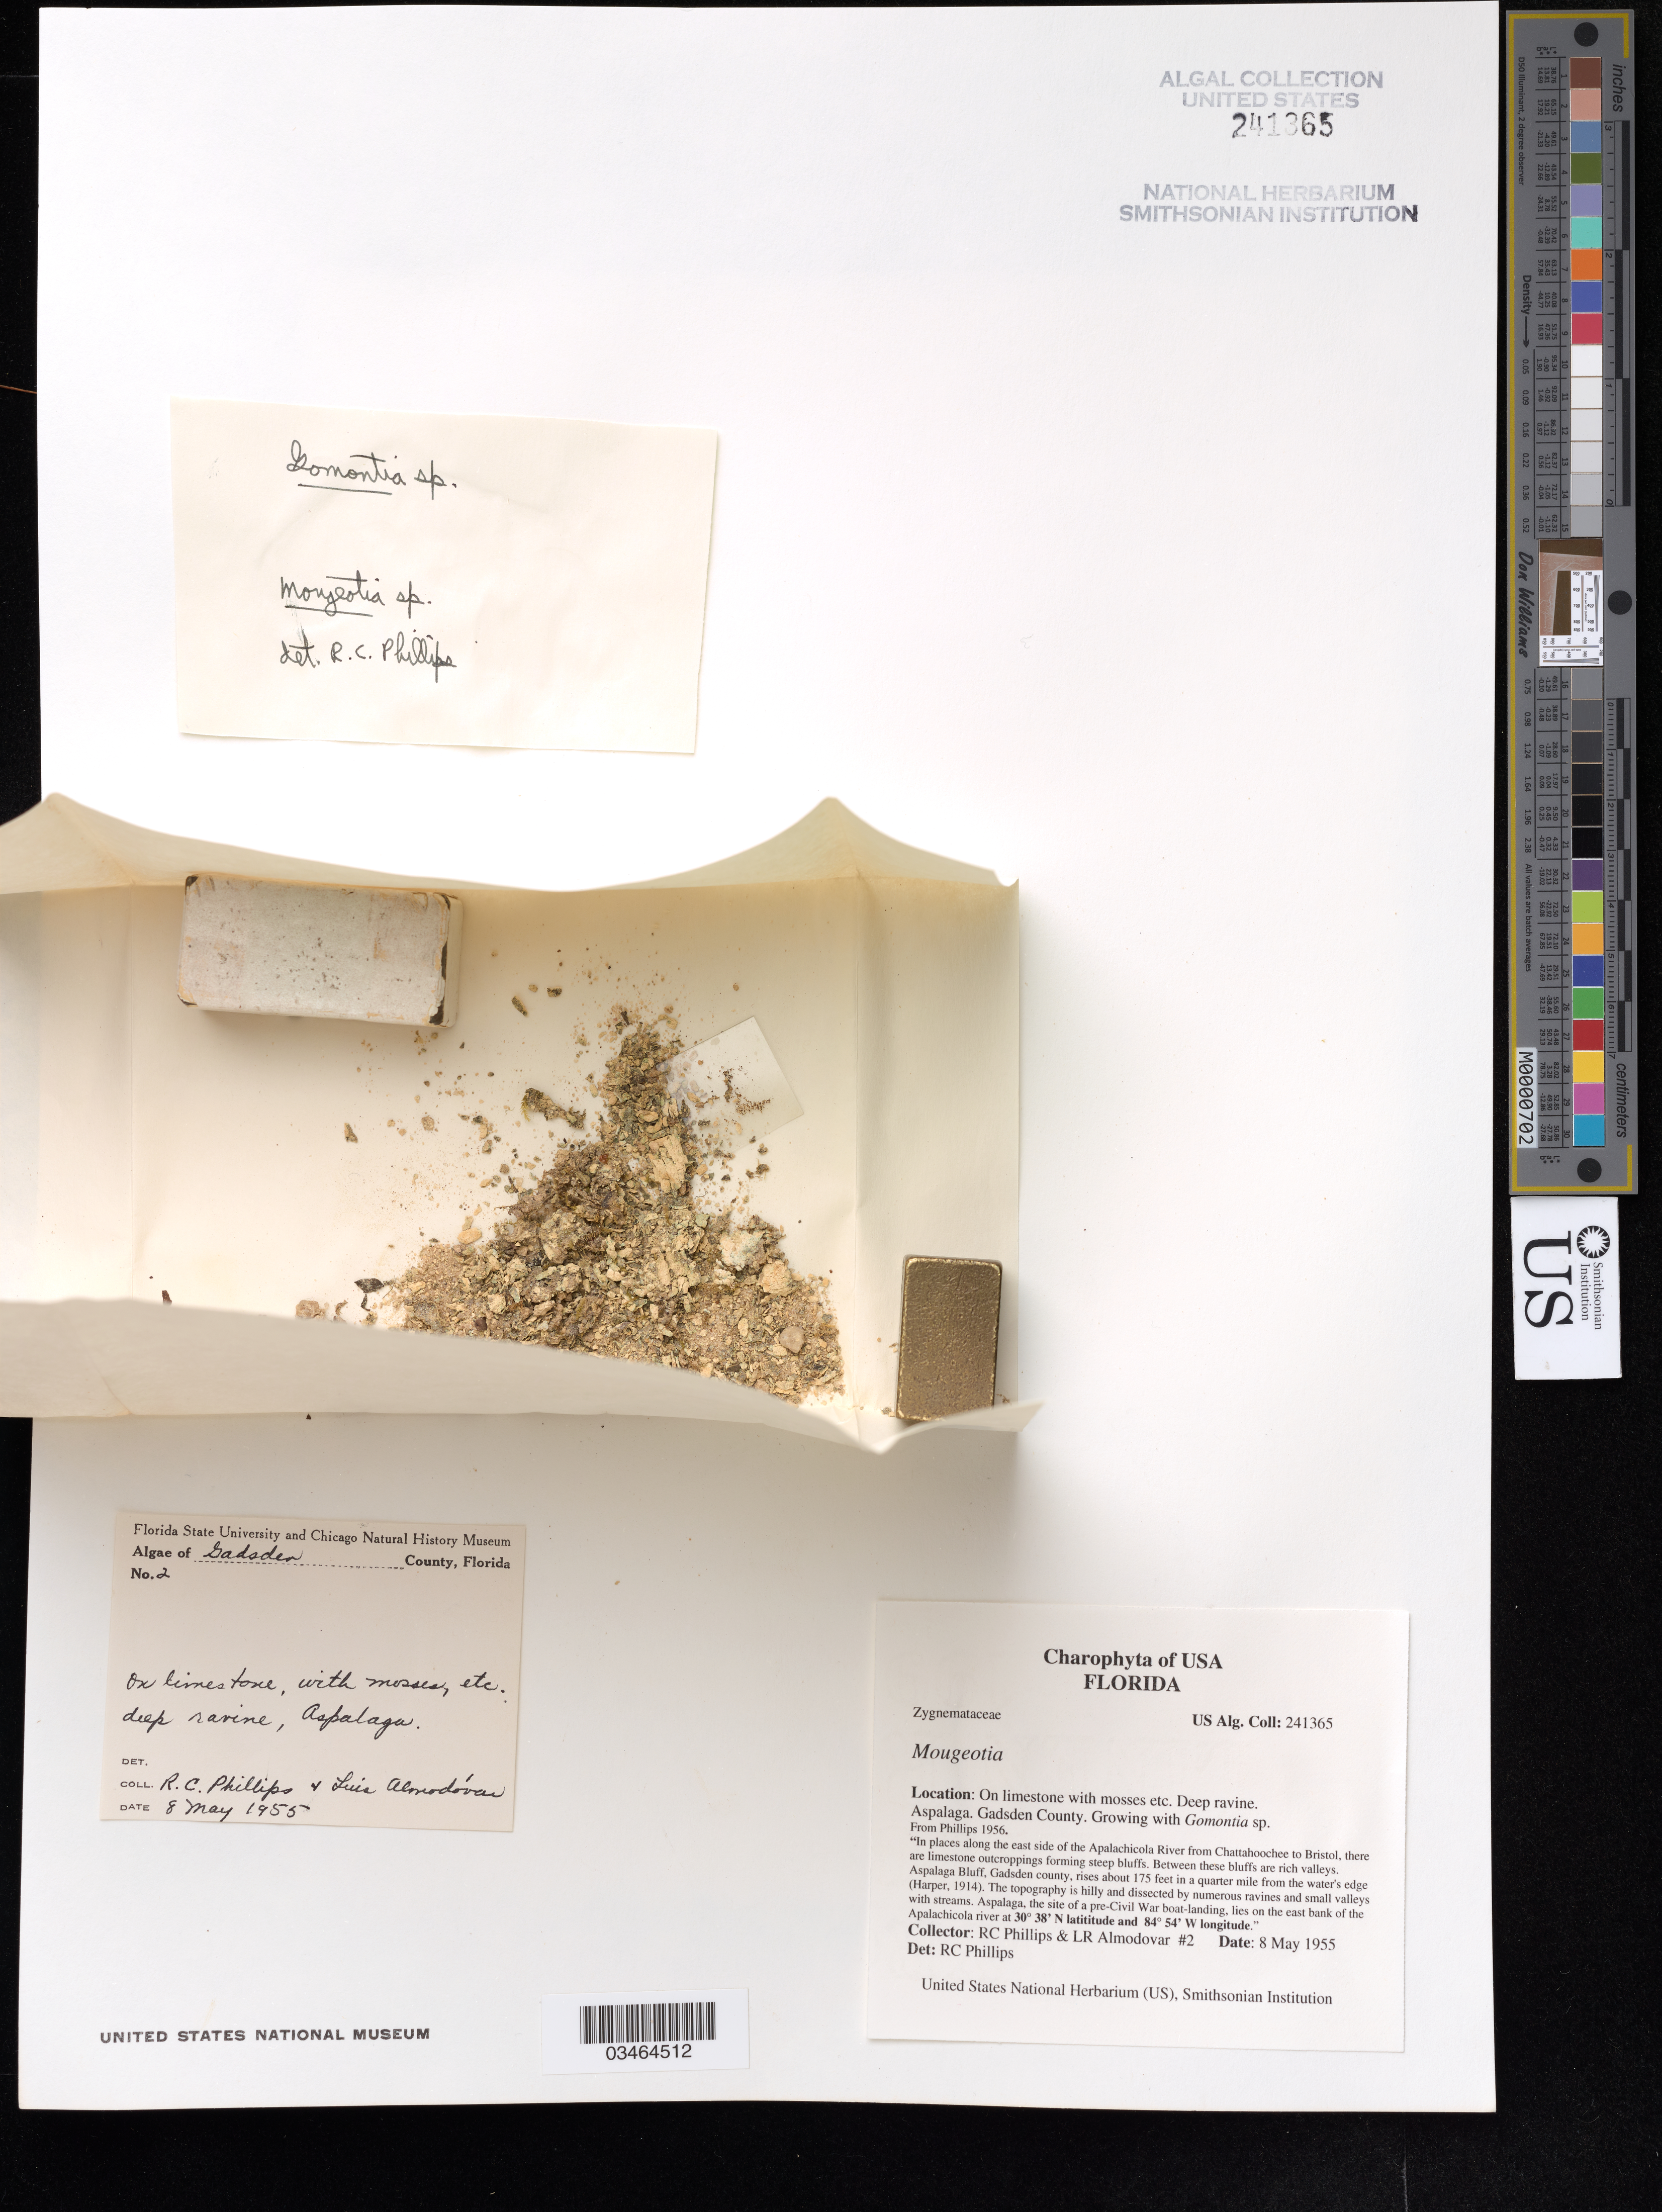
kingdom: Plantae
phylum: Charophyta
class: Zygnematophyceae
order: Zygnematales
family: Zygnemataceae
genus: Mougeotia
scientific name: Mougeotia sp.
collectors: R. Phillips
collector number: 2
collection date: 1955-05-08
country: United States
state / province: Florida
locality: Aspalaga, Gadsden County.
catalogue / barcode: US 241365